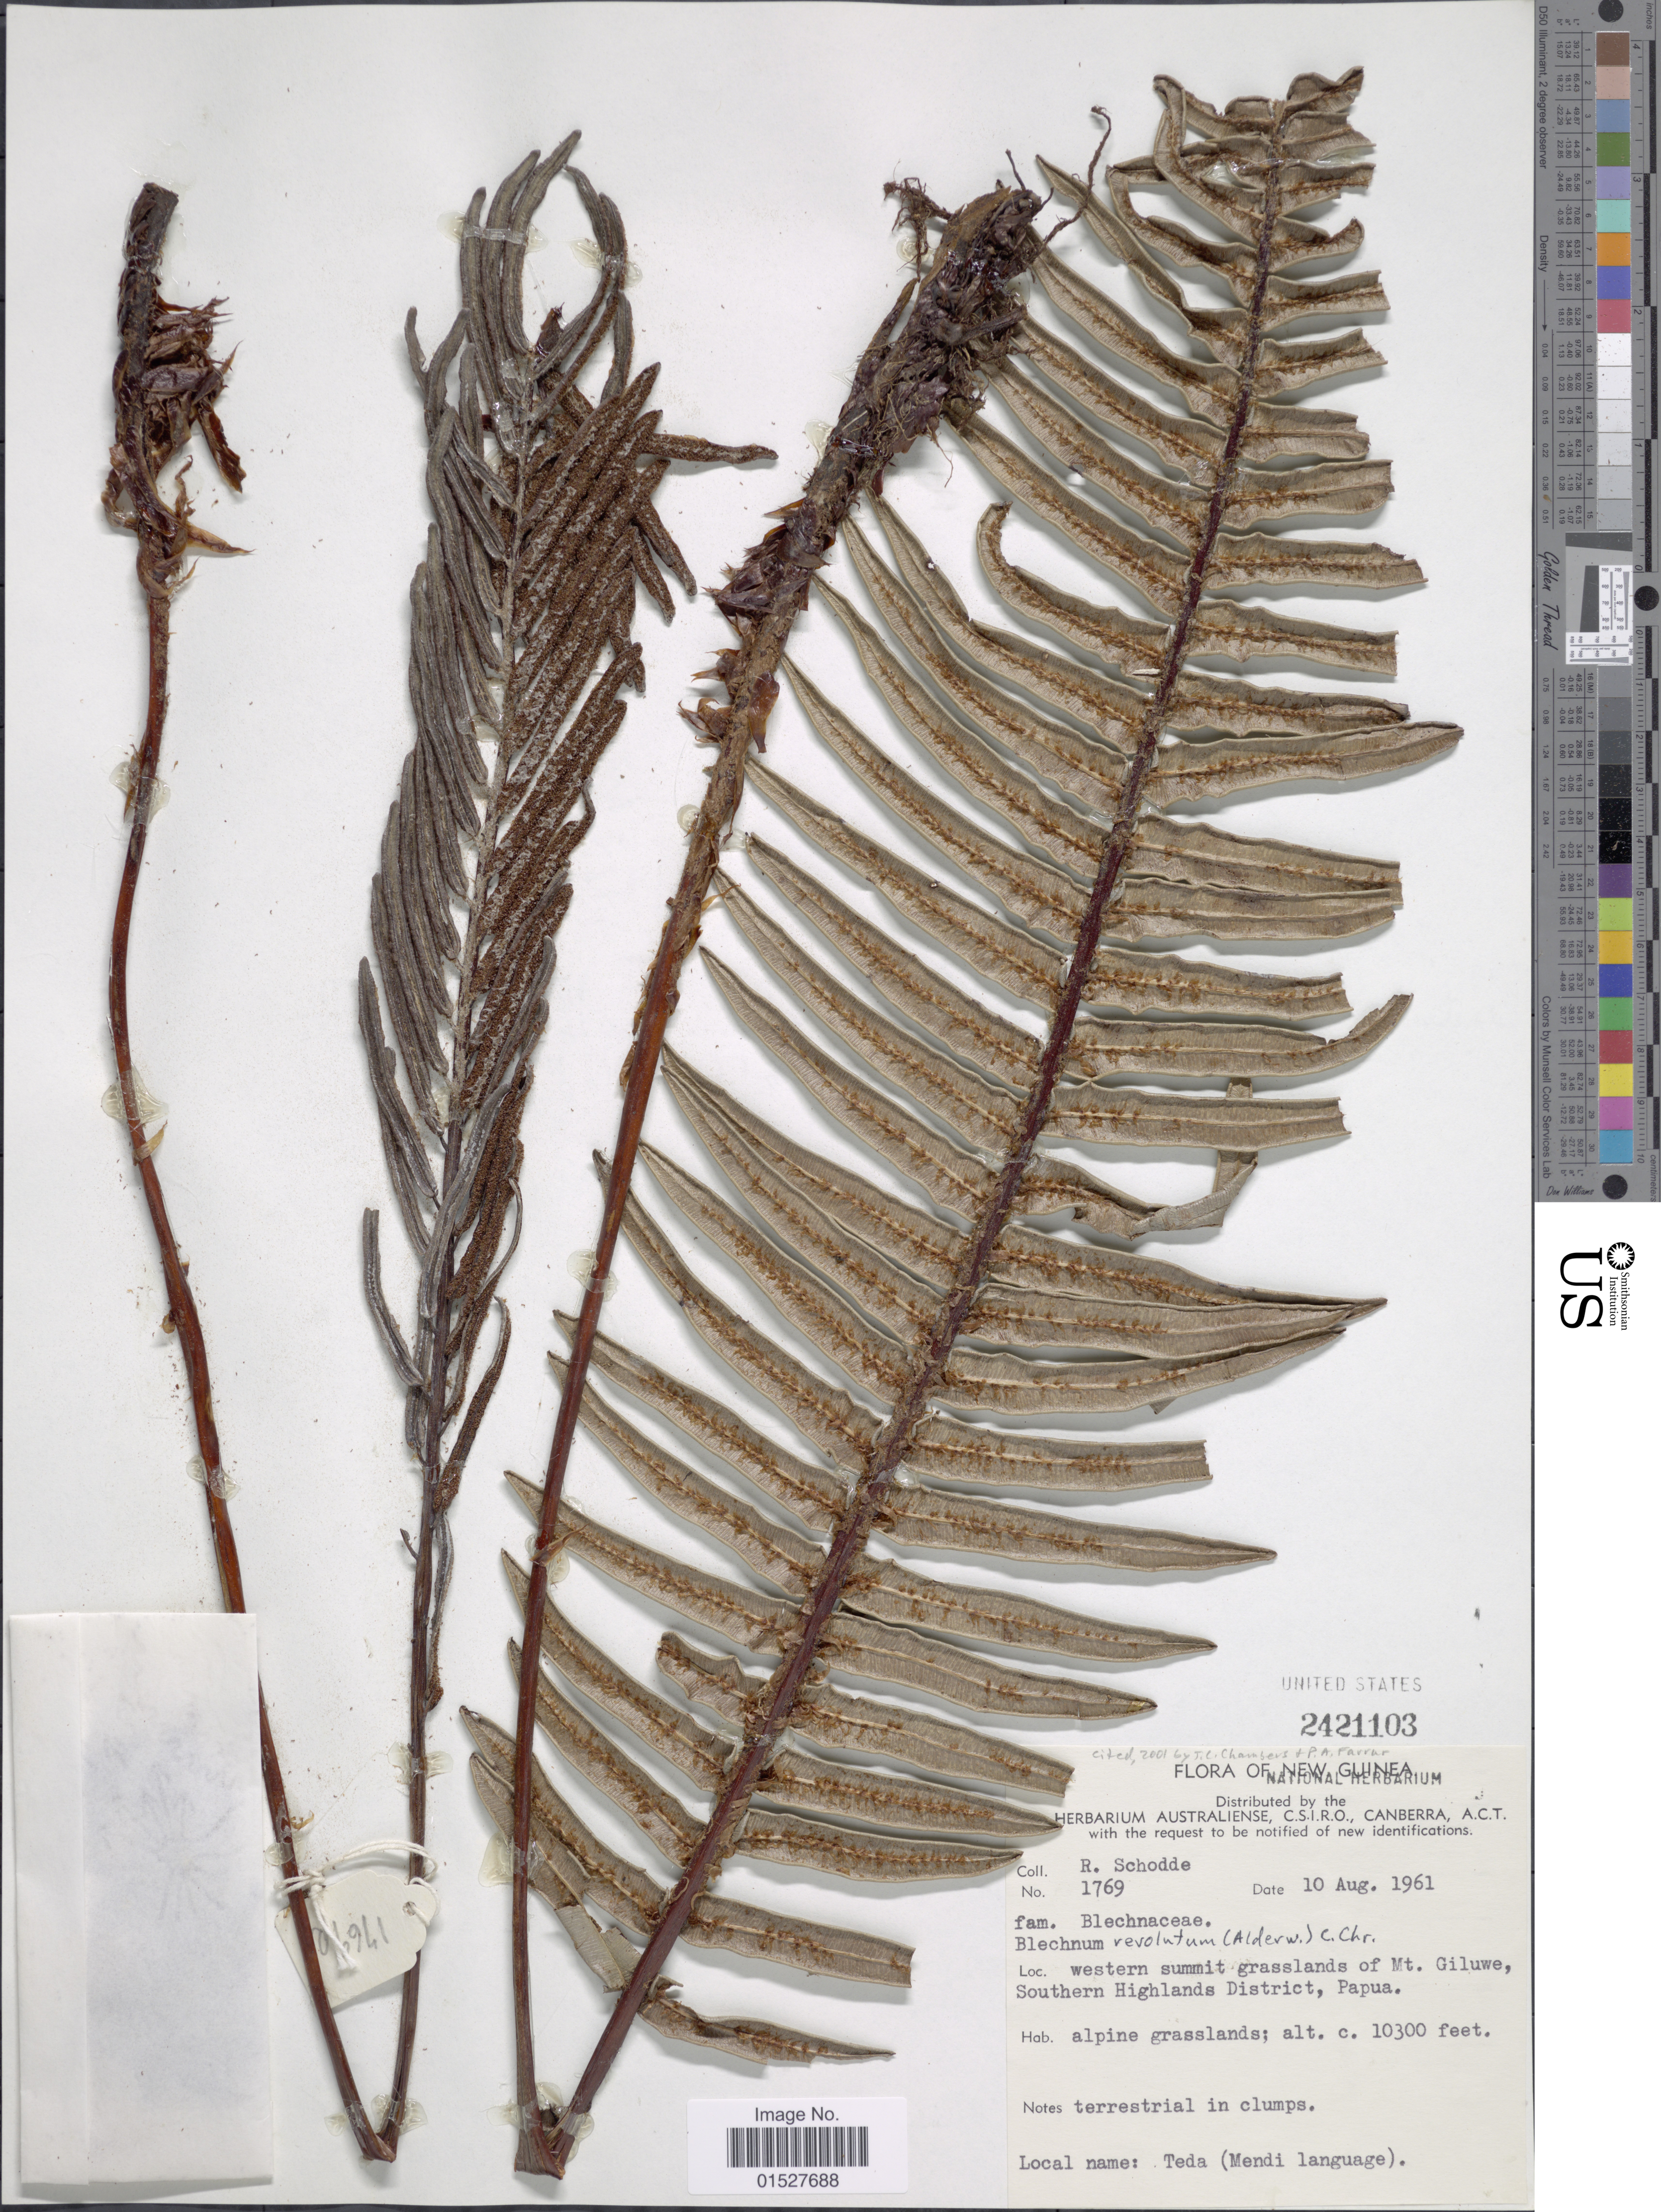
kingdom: Plantae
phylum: Tracheophyta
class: Polypodiopsida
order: Polypodiales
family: Blechnaceae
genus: Blechnum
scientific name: Blechnum revolutum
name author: (Alderw.) C. Chr.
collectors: R. Schodde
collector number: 1769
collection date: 1961-08-10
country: Papua New Guinea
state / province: Southern Highlands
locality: New Guinea. Western summit grasslands of Mt. Giluwe, Southern Highlands District, Papua.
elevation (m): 3139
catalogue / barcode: US 2421103